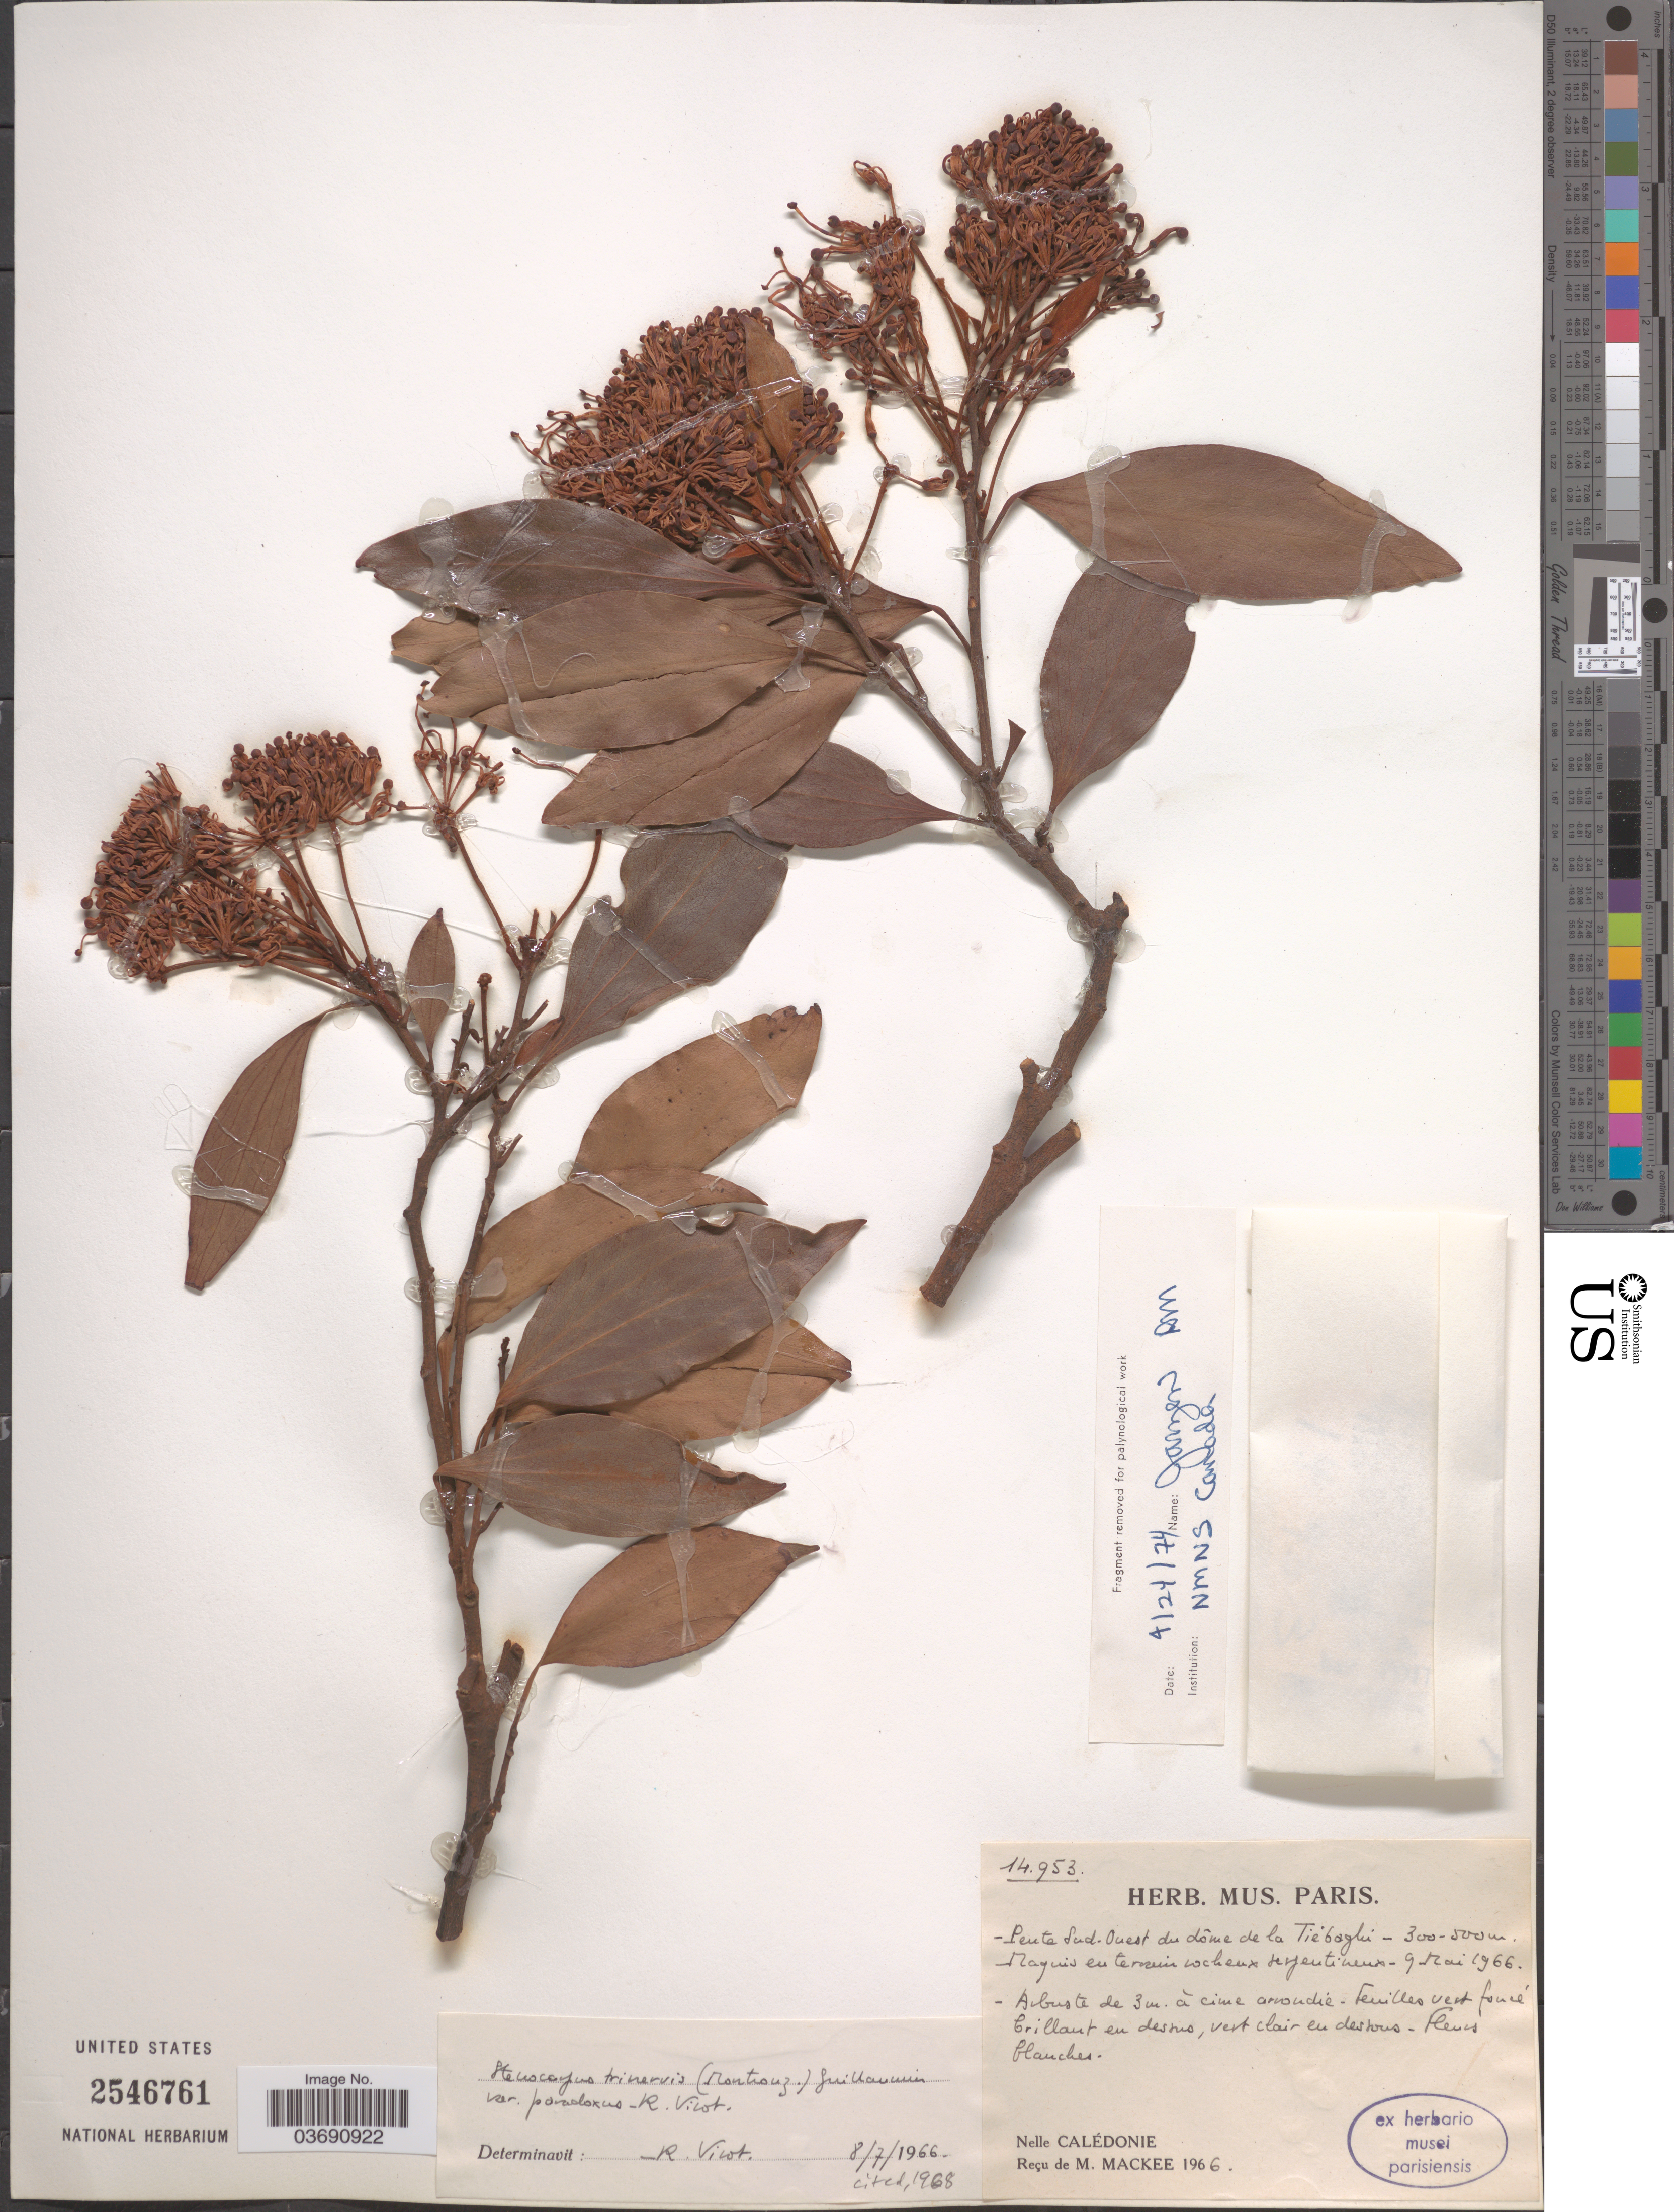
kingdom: Plantae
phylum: Tracheophyta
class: Magnoliopsida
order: Proteales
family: Proteaceae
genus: Stenocarpus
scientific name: Stenocarpus trinervis var. paradoxus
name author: R. Virot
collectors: M. Mackee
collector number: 14953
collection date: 1966-05-09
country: New Caledonia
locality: Pente Sud-Ouest du dôme de la Tiebaghi. [interpreted] Nelle Calédonie.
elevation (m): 300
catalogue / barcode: US 2546761